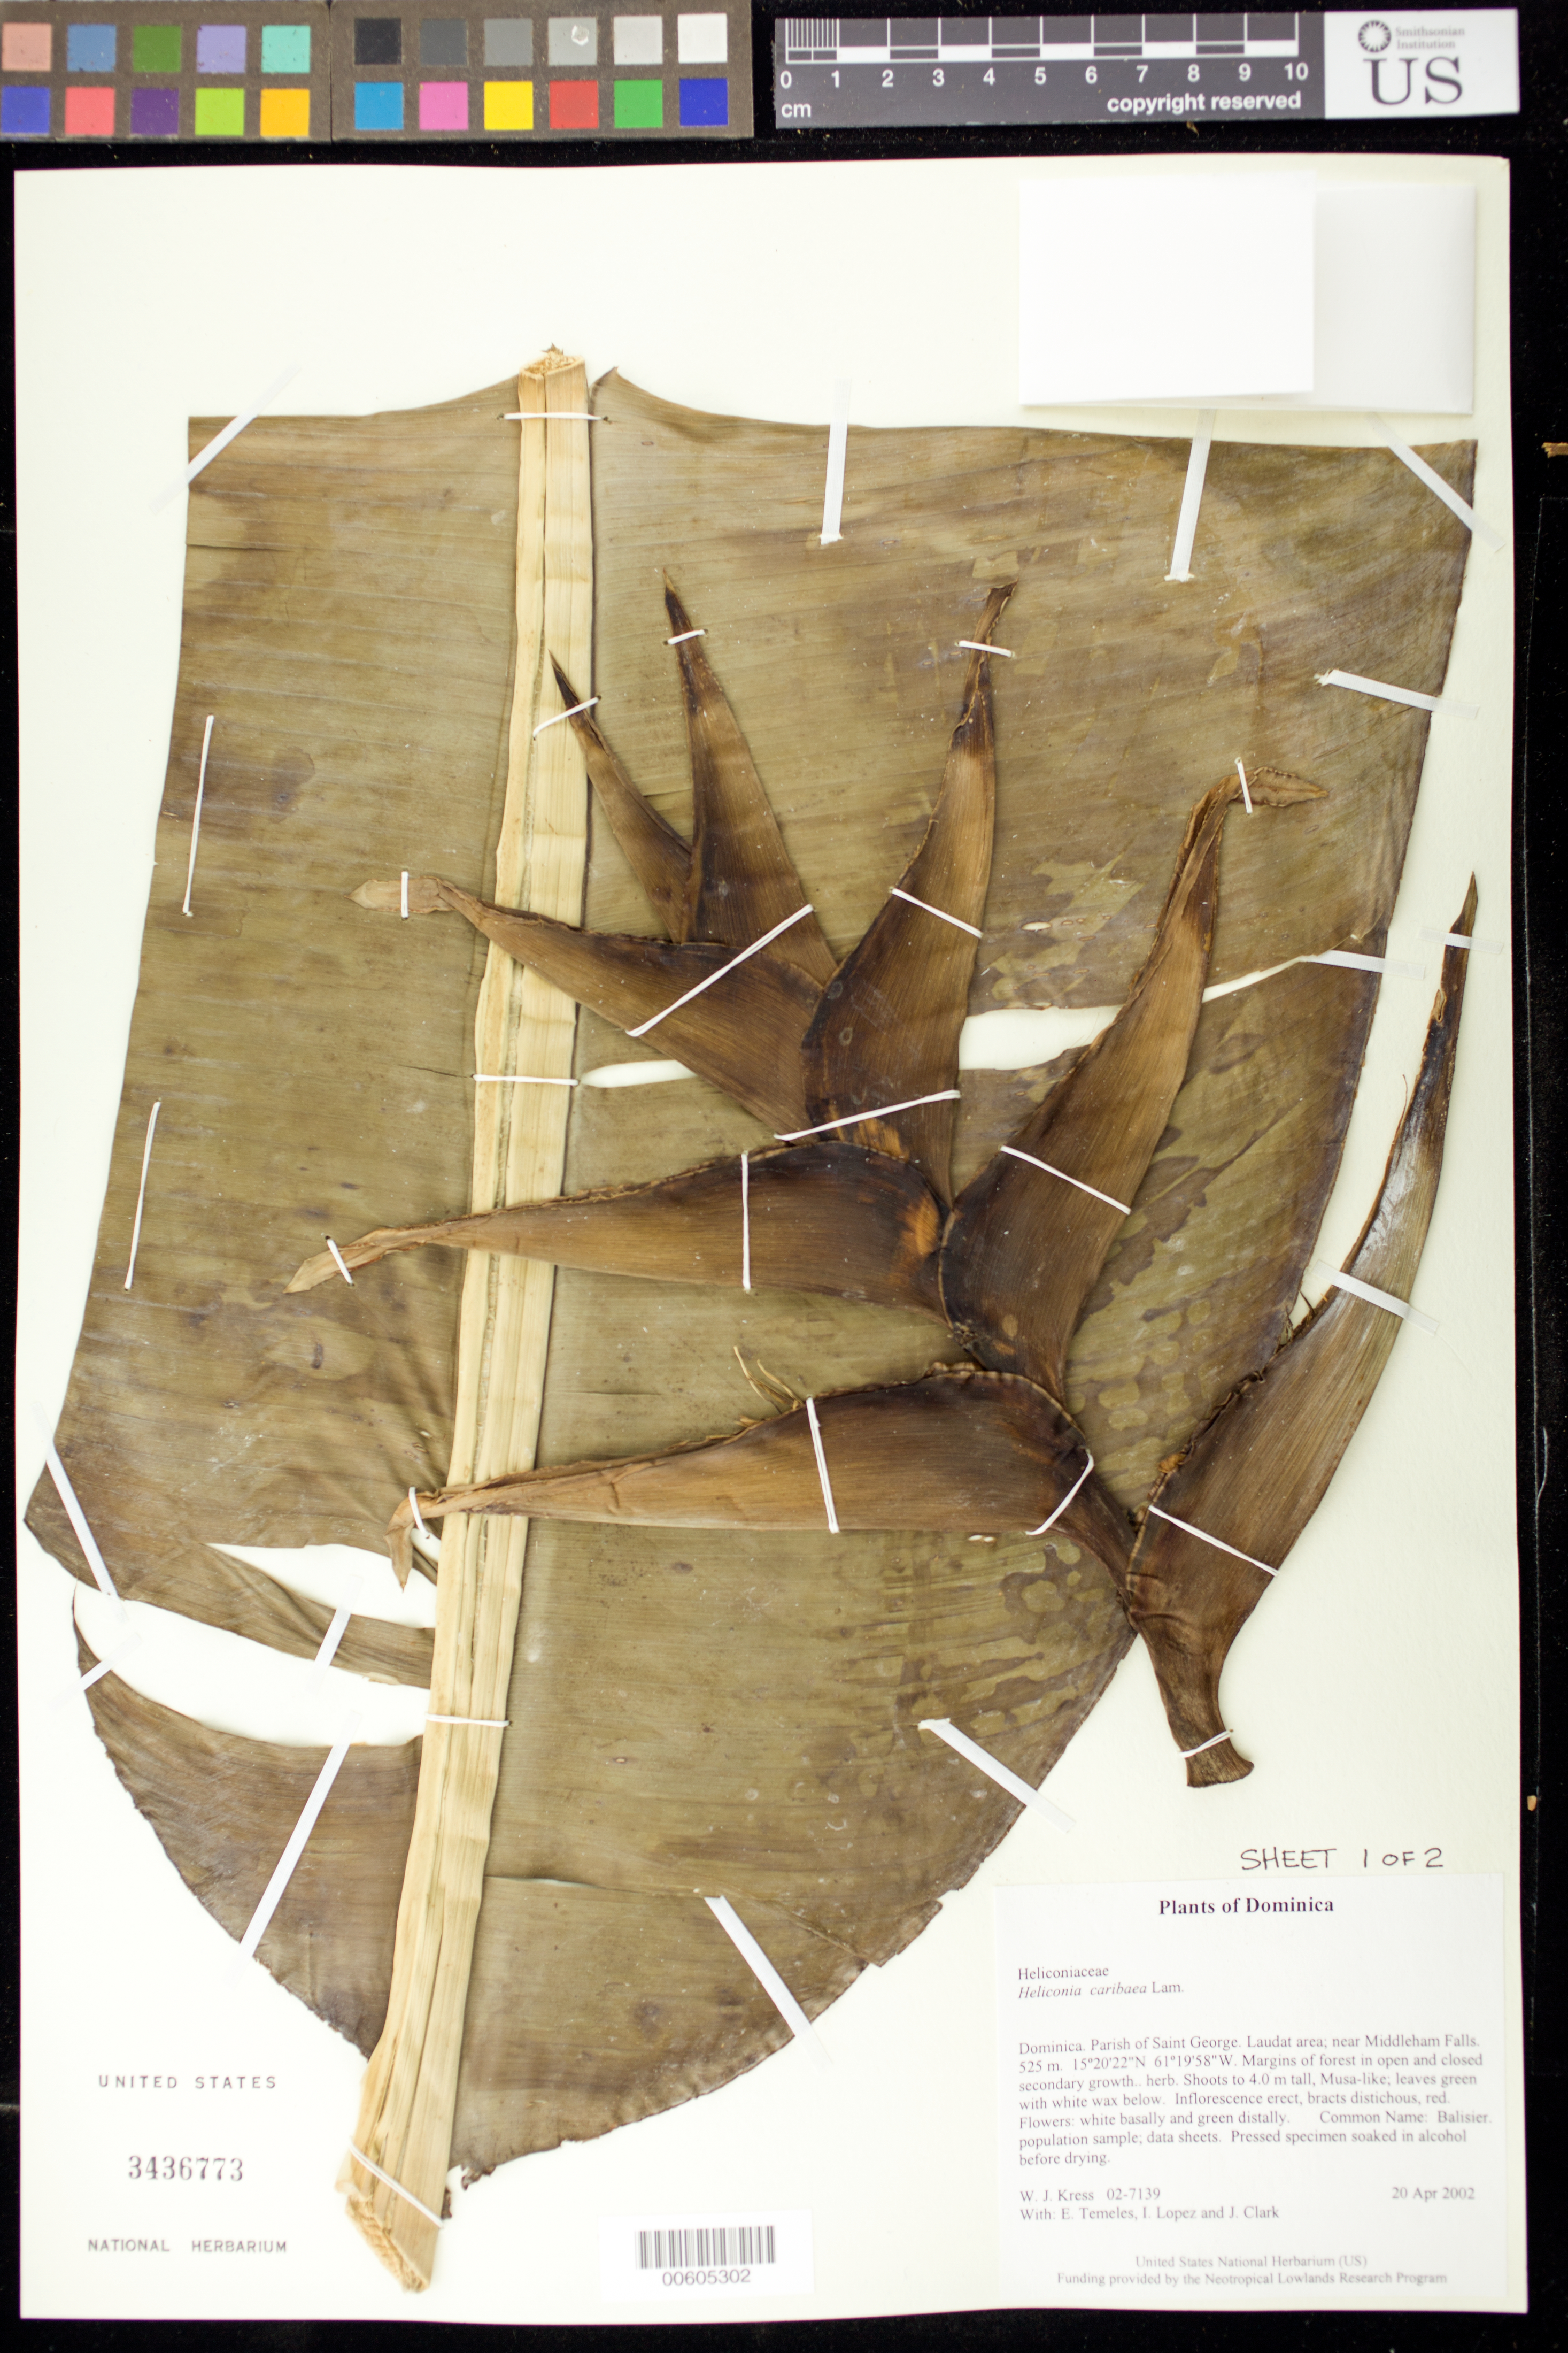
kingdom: Plantae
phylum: Tracheophyta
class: Liliopsida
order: Zingiberales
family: Heliconiaceae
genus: Heliconia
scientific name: Heliconia caribaea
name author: Lam.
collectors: W. J. Kress, E. Temeles, J. L. Clark & I. C. Lopez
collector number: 02-7139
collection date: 2002-04-20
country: Dominica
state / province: St. George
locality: Laudat area; near Middleham Falls.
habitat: Margins of forest in open and closed secondary growth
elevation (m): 525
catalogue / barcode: US 3436773